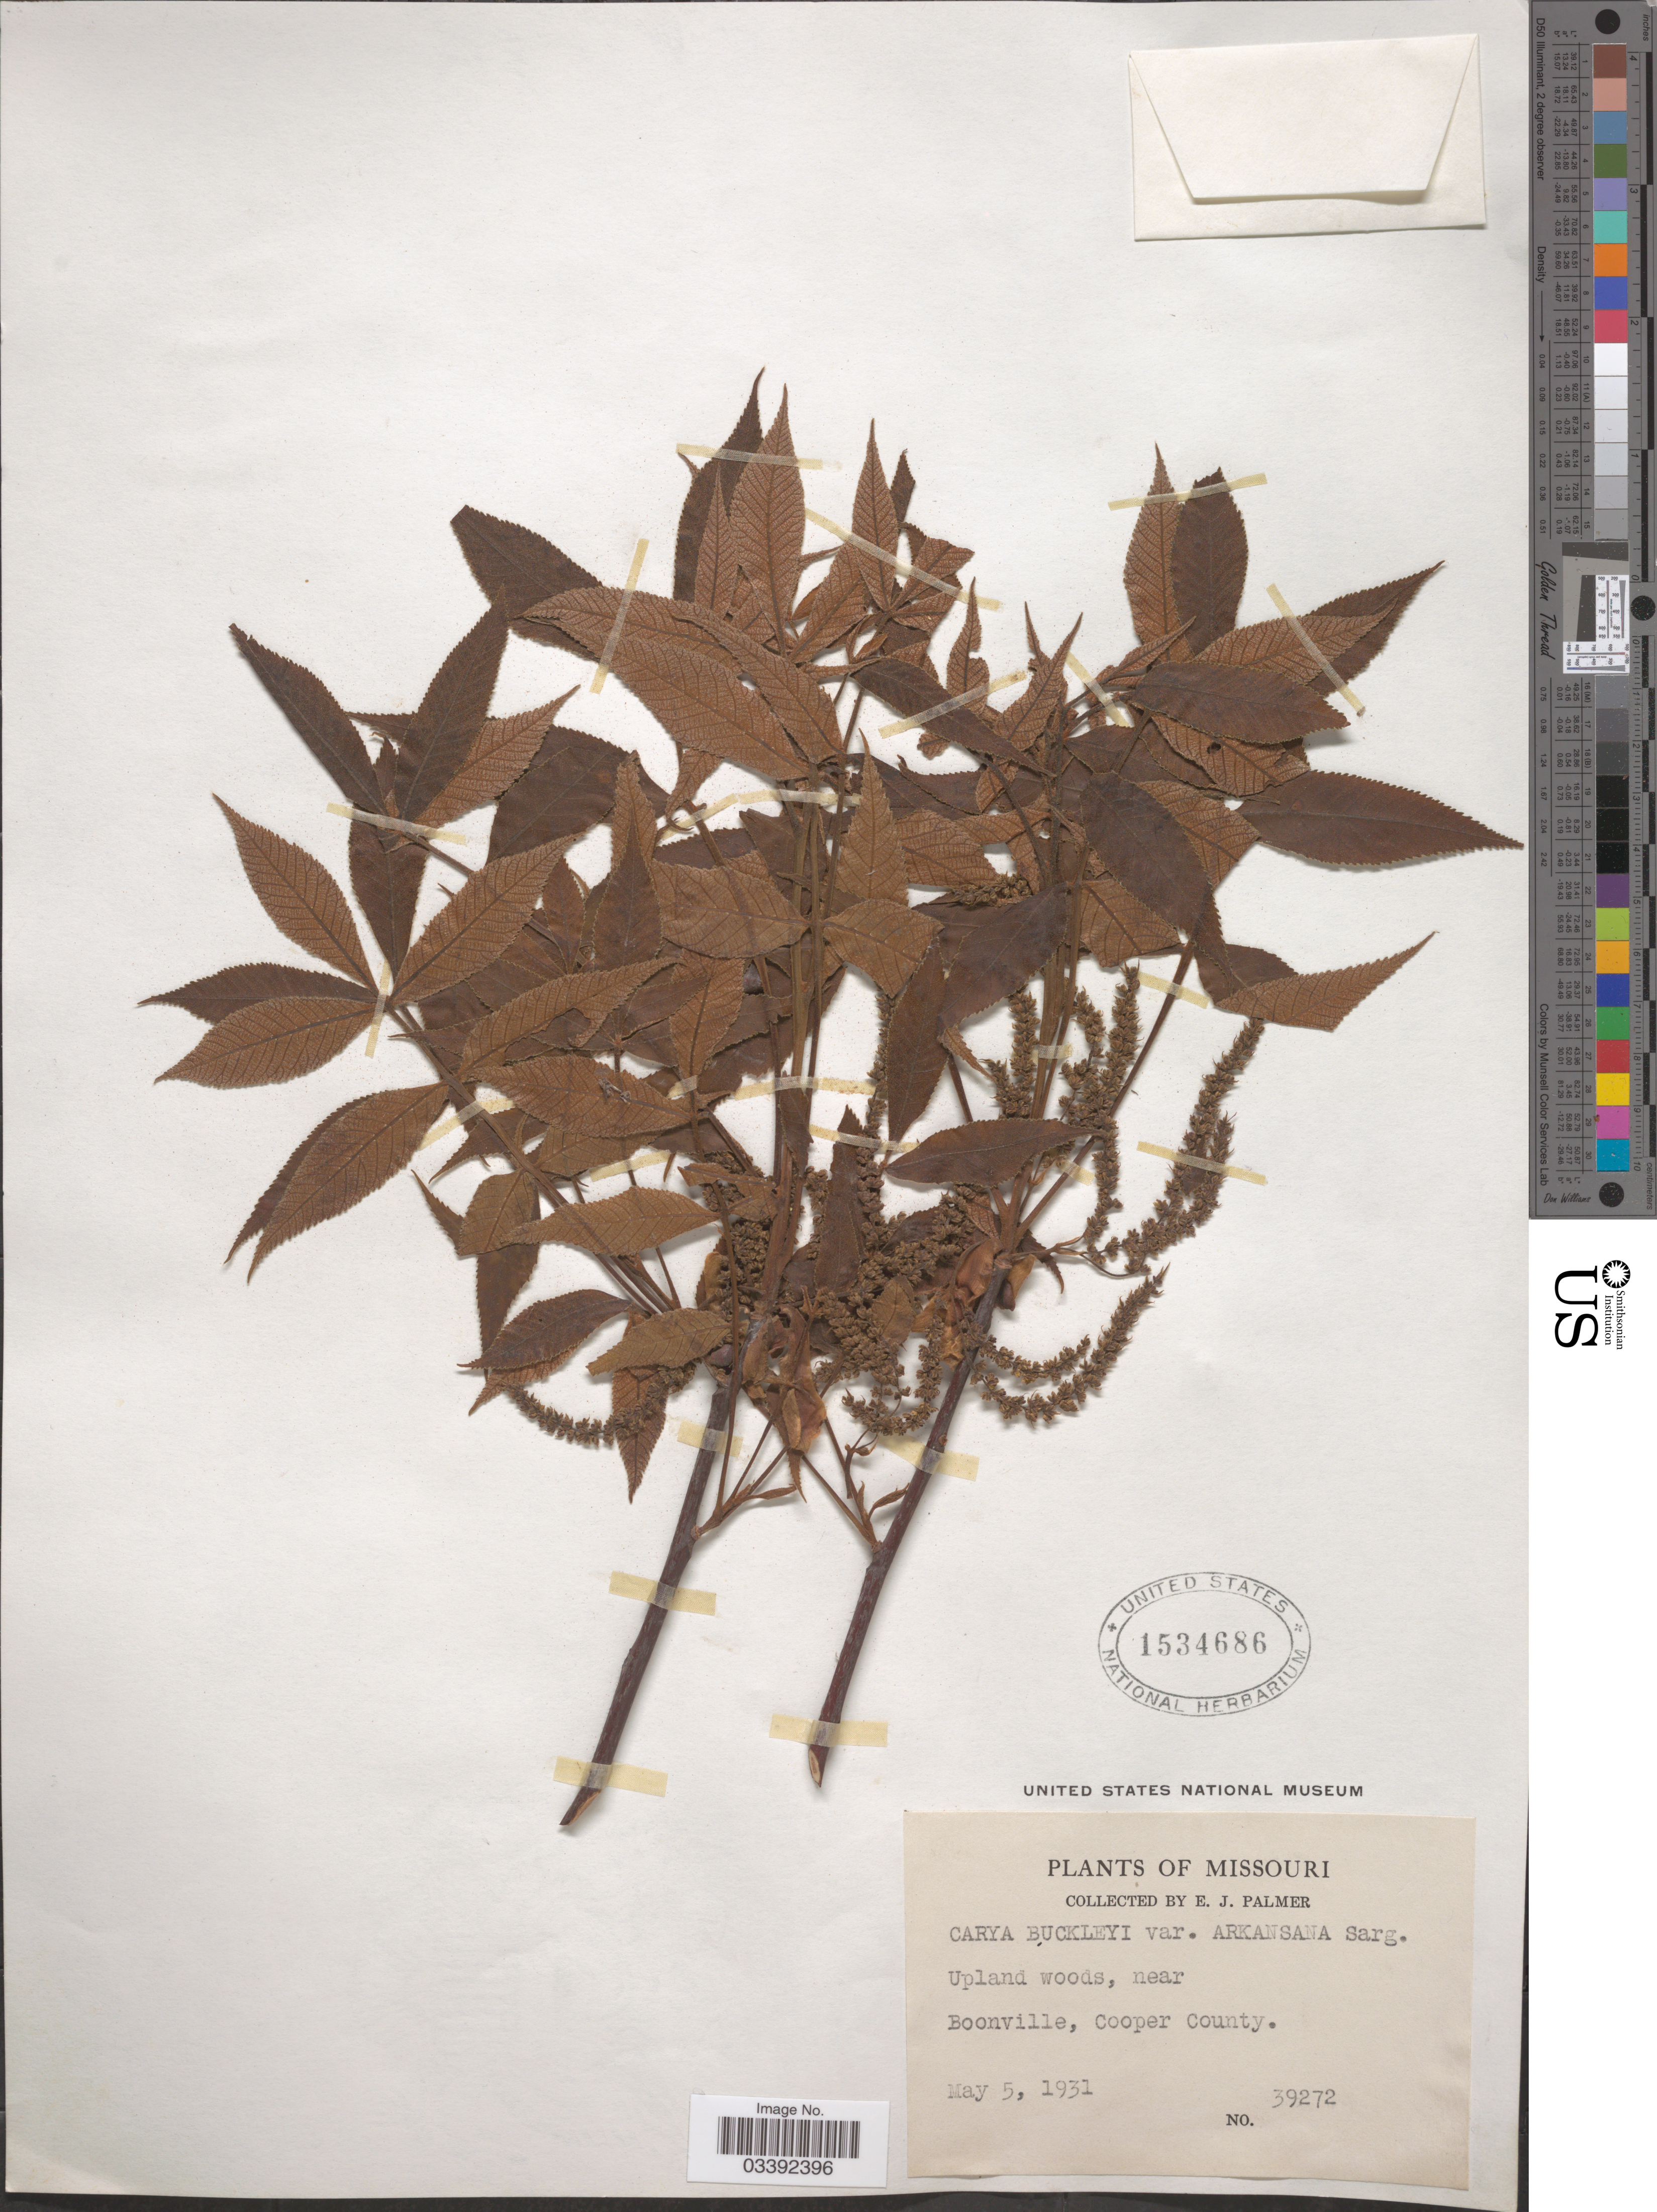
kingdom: Plantae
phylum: Tracheophyta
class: Magnoliopsida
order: Fagales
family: Juglandaceae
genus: Carya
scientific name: Carya texana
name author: Buckley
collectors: E. J. Palmer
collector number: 39272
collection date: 1931-05-05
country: United States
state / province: Missouri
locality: Near Boonville, Cooper County.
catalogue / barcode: US 1534686